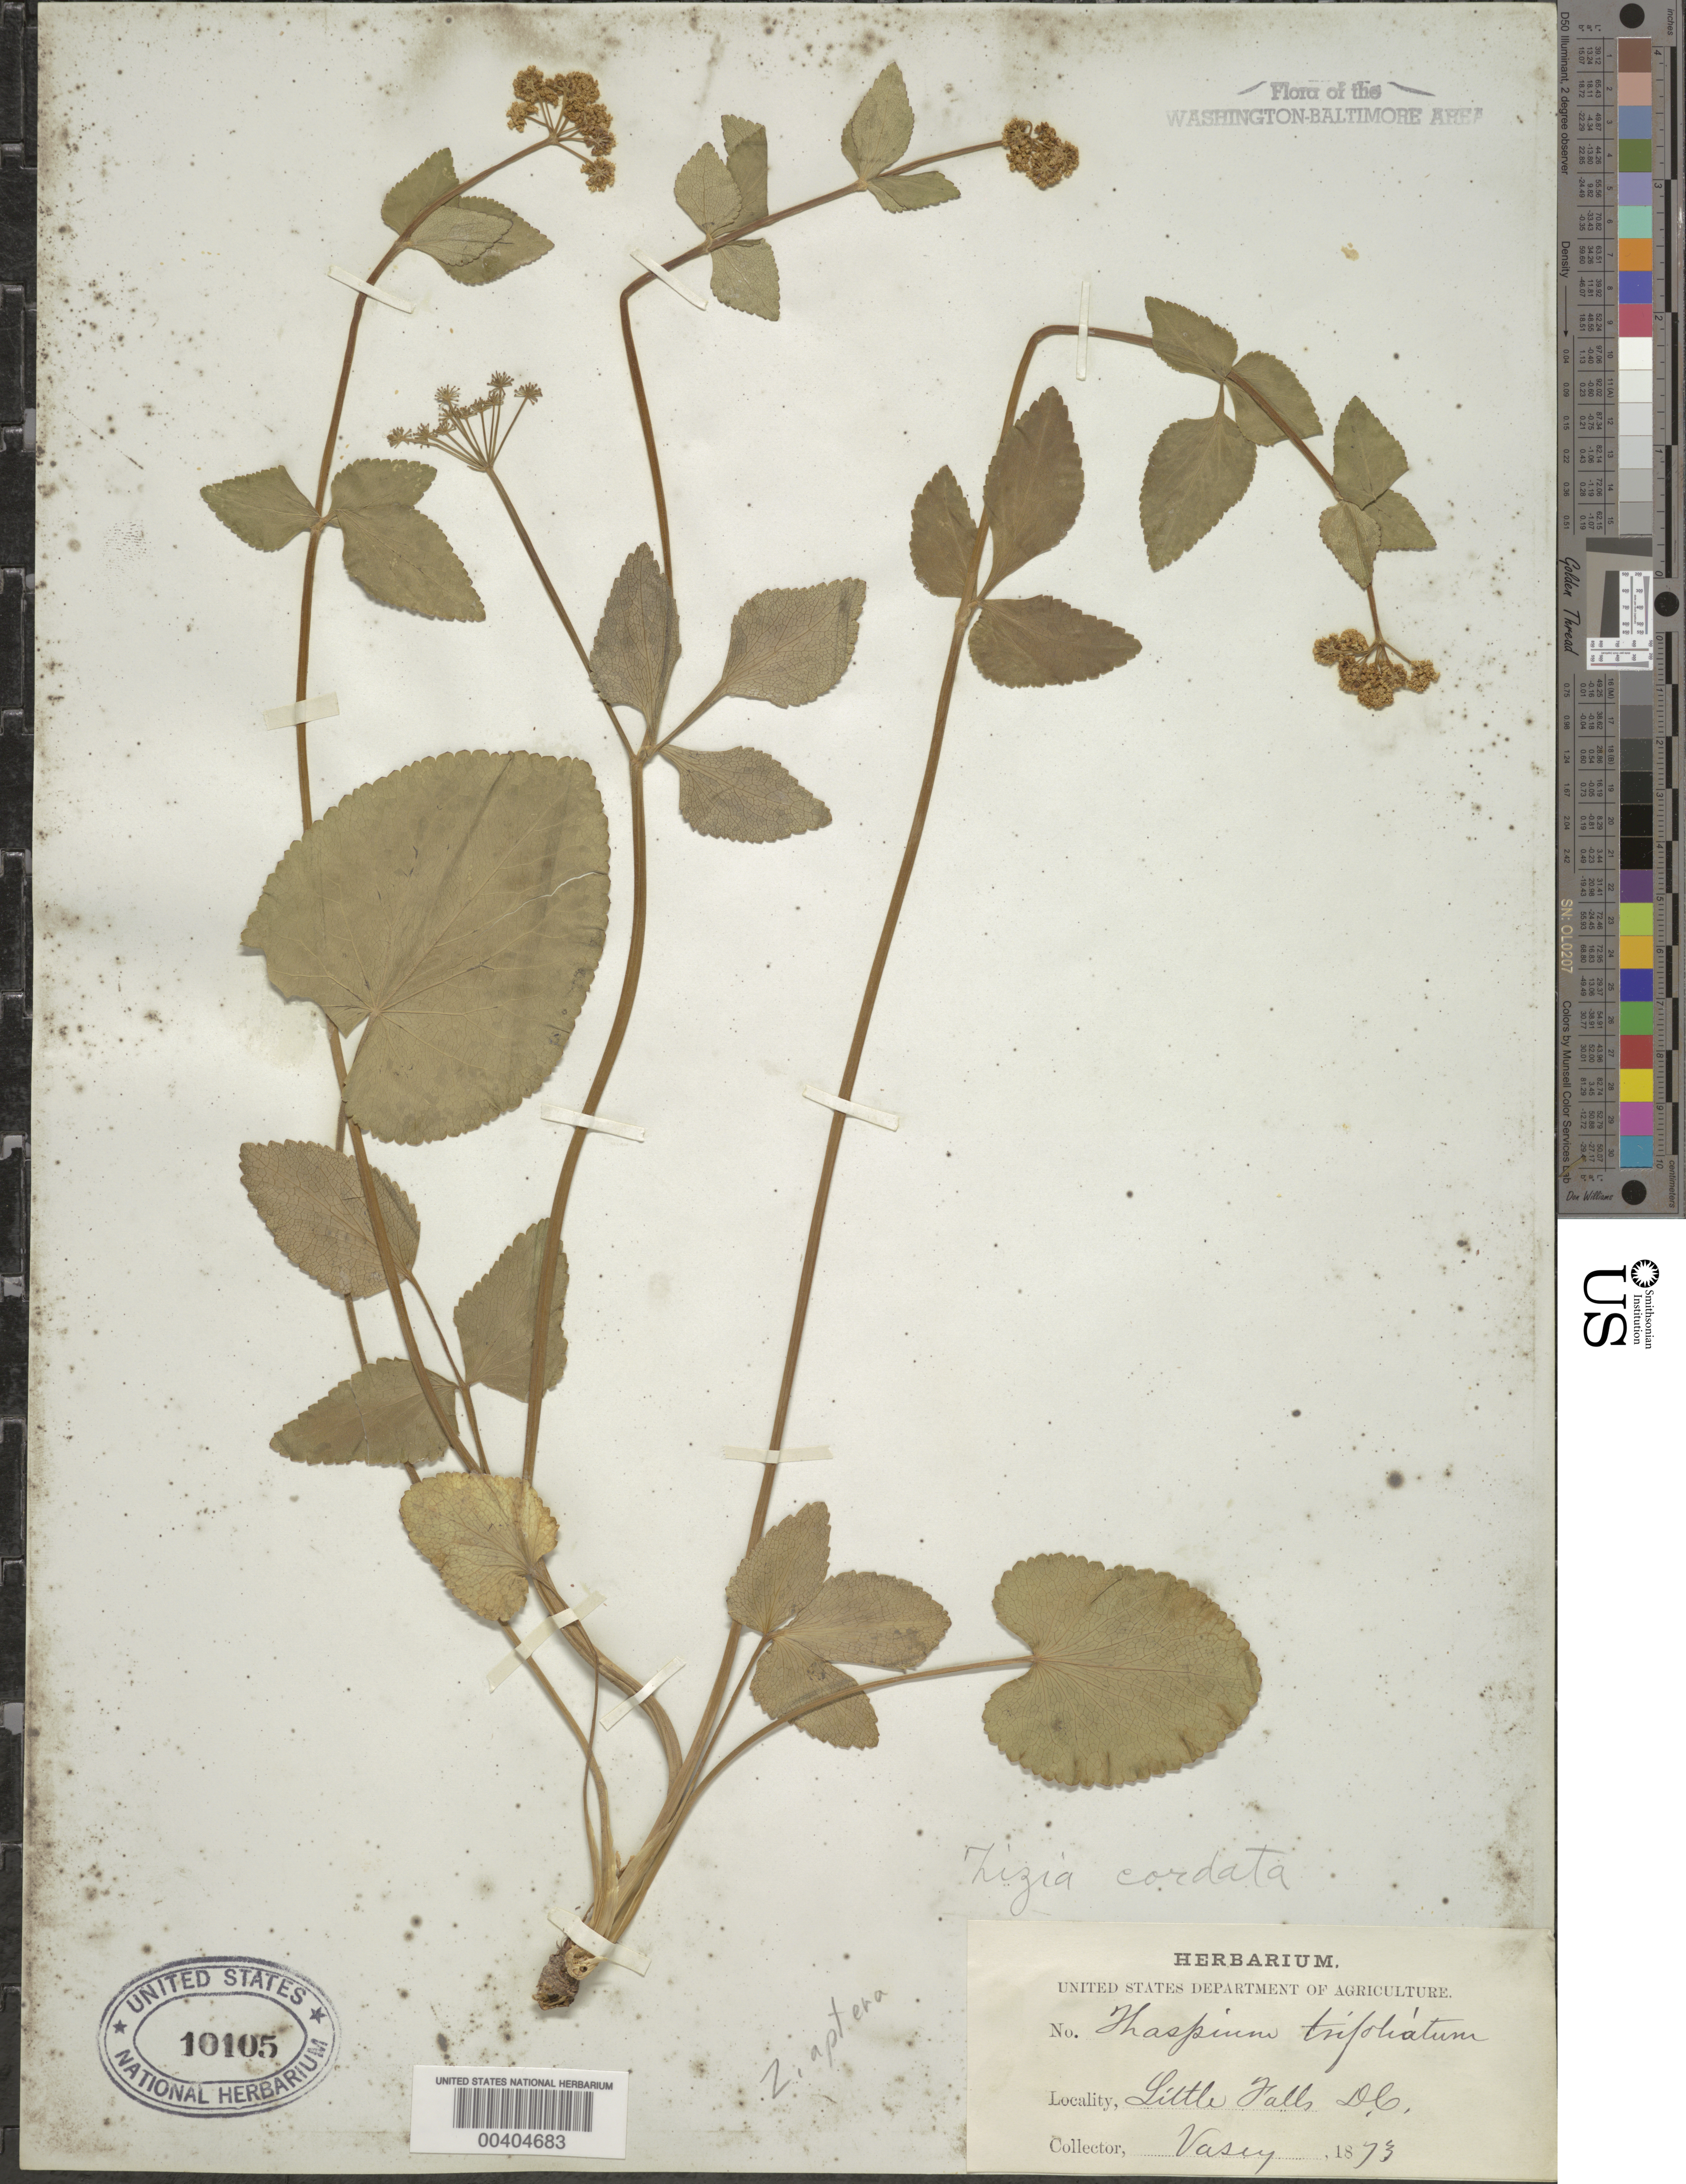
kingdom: Plantae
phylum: Tracheophyta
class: Magnoliopsida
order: Apiales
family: Apiaceae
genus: Zizia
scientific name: Zizia aptera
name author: (A. Gray) Fernald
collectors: G. Vasey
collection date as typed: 1873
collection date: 1873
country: United States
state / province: Maryland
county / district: Montgomery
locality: Little Falls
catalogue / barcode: US 10105